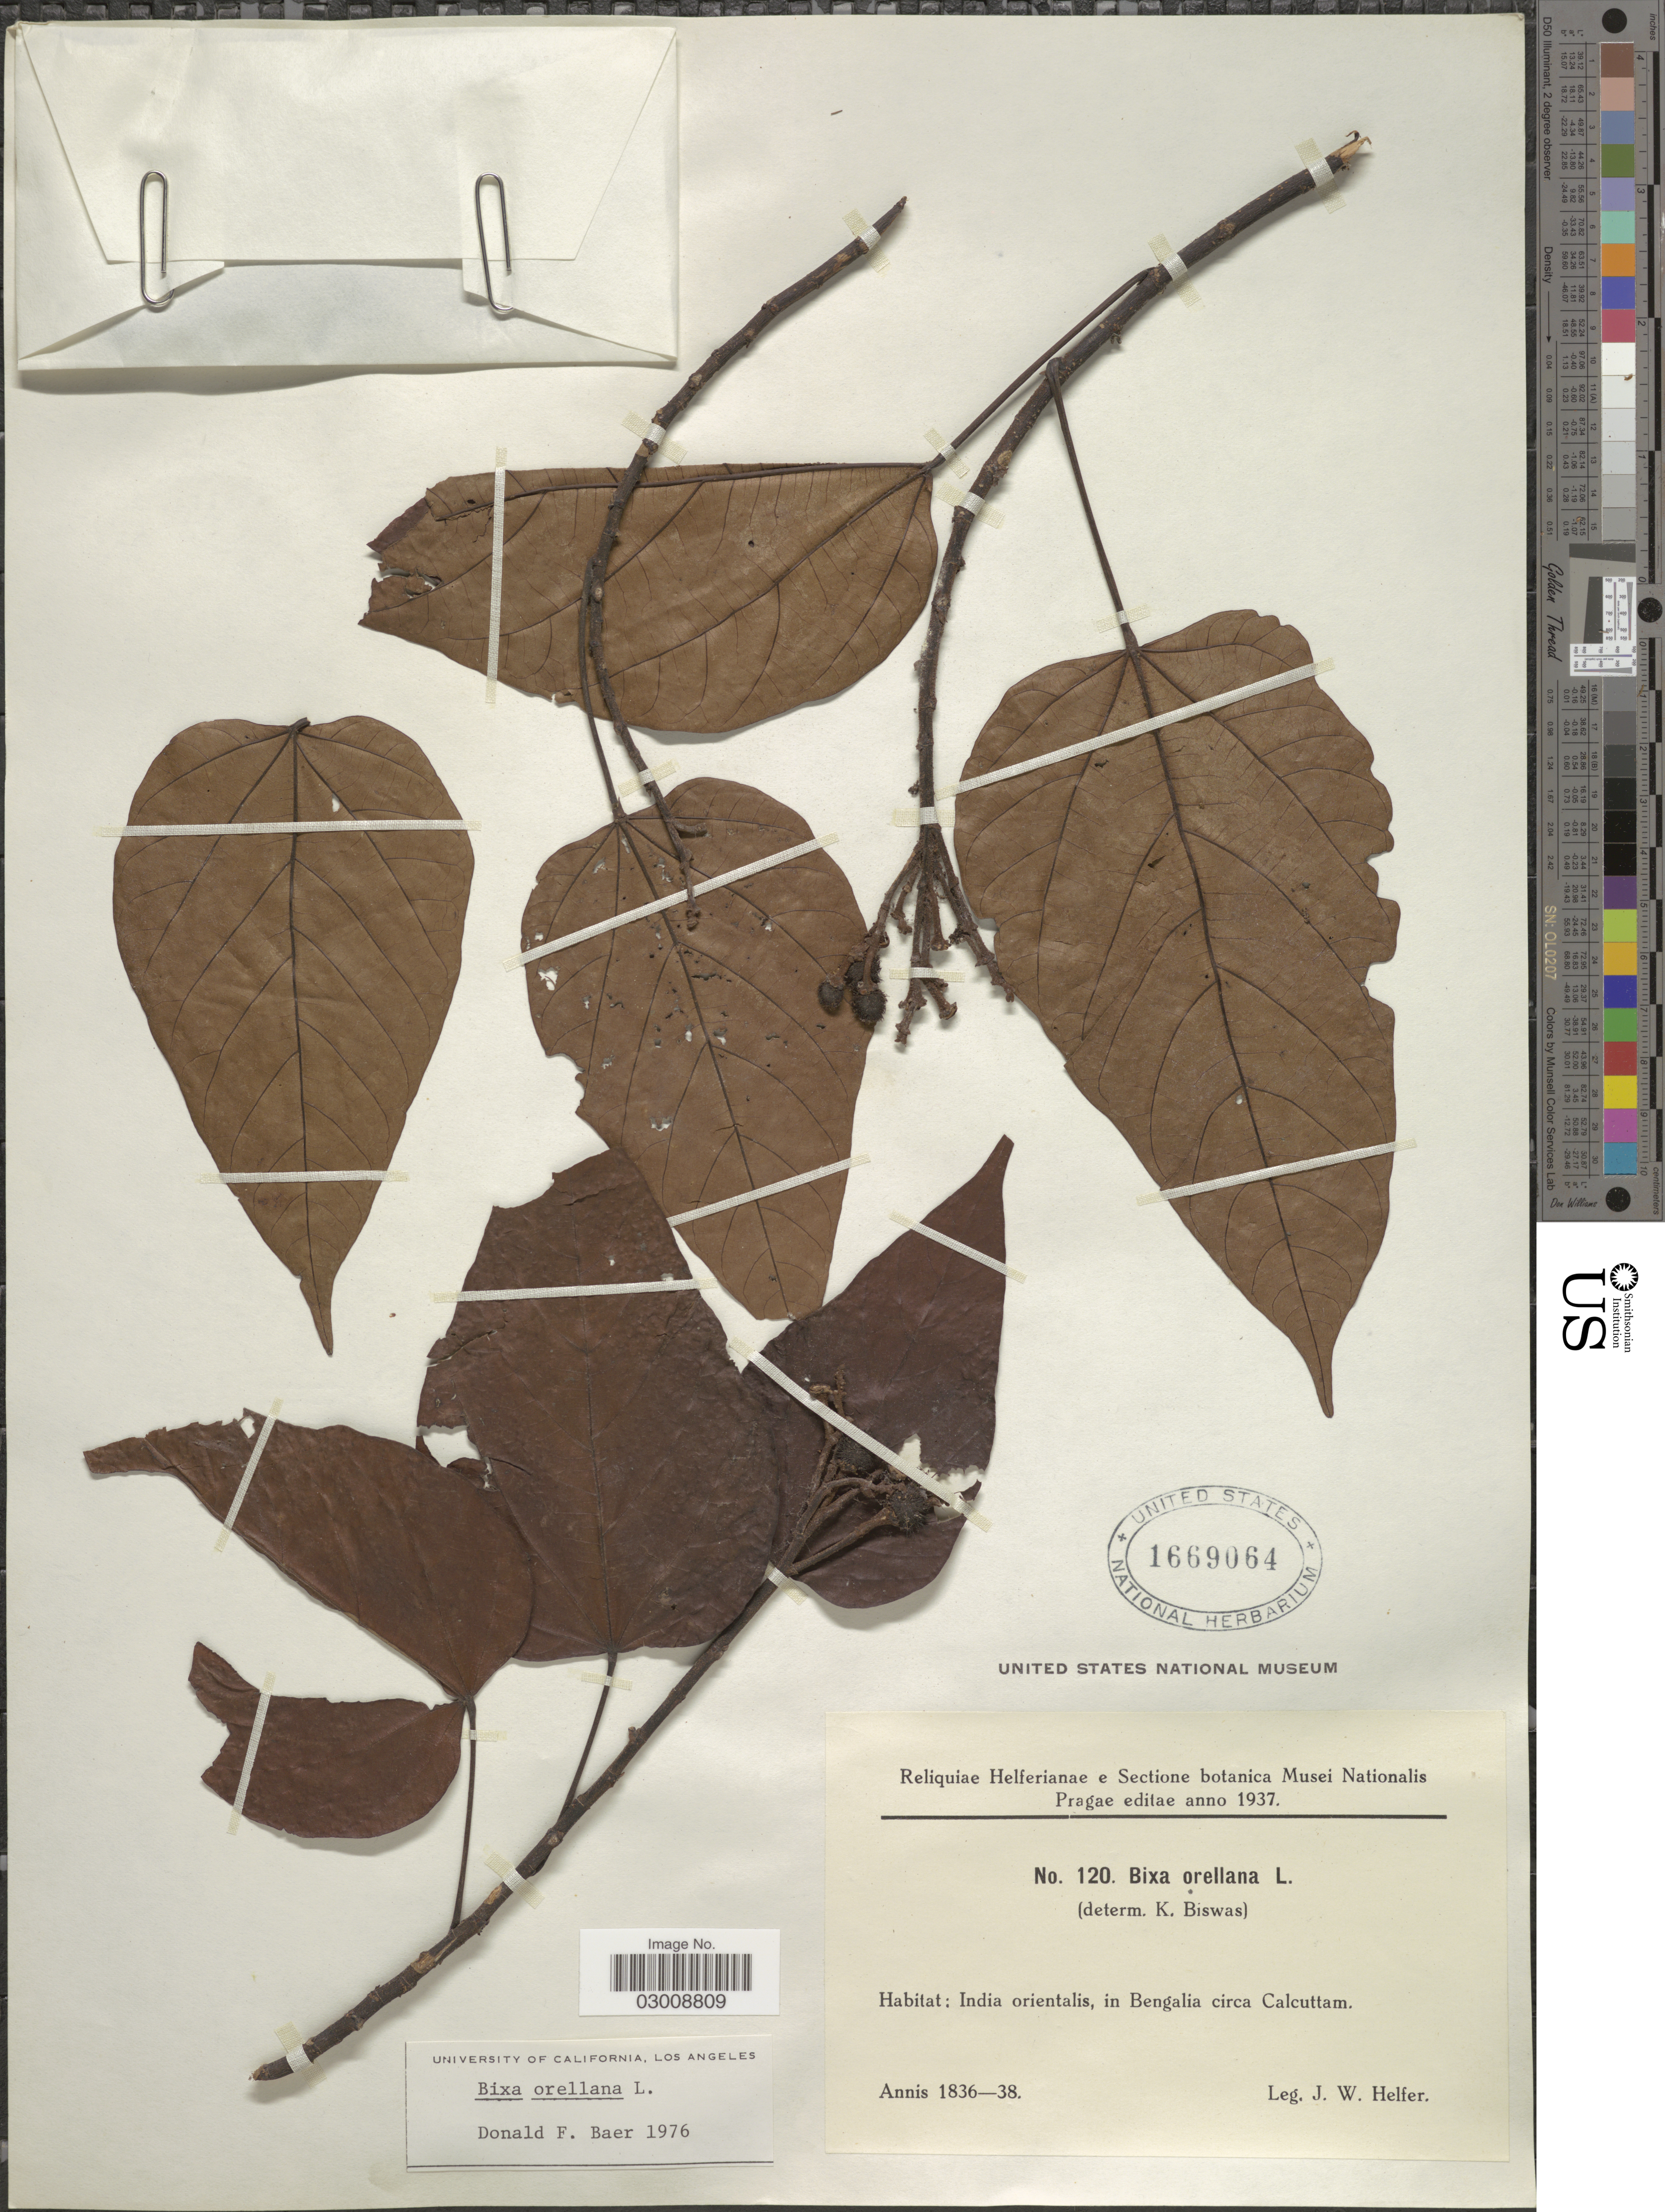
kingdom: Plantae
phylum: Tracheophyta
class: Magnoliopsida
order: Malvales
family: Bixaceae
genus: Bixa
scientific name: Bixa orellana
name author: L.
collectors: J. W. Helfer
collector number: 120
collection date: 1836/1838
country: India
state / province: West Bengal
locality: India orientalis, in Bengalia circa Calcuttam.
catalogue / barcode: US 1669064